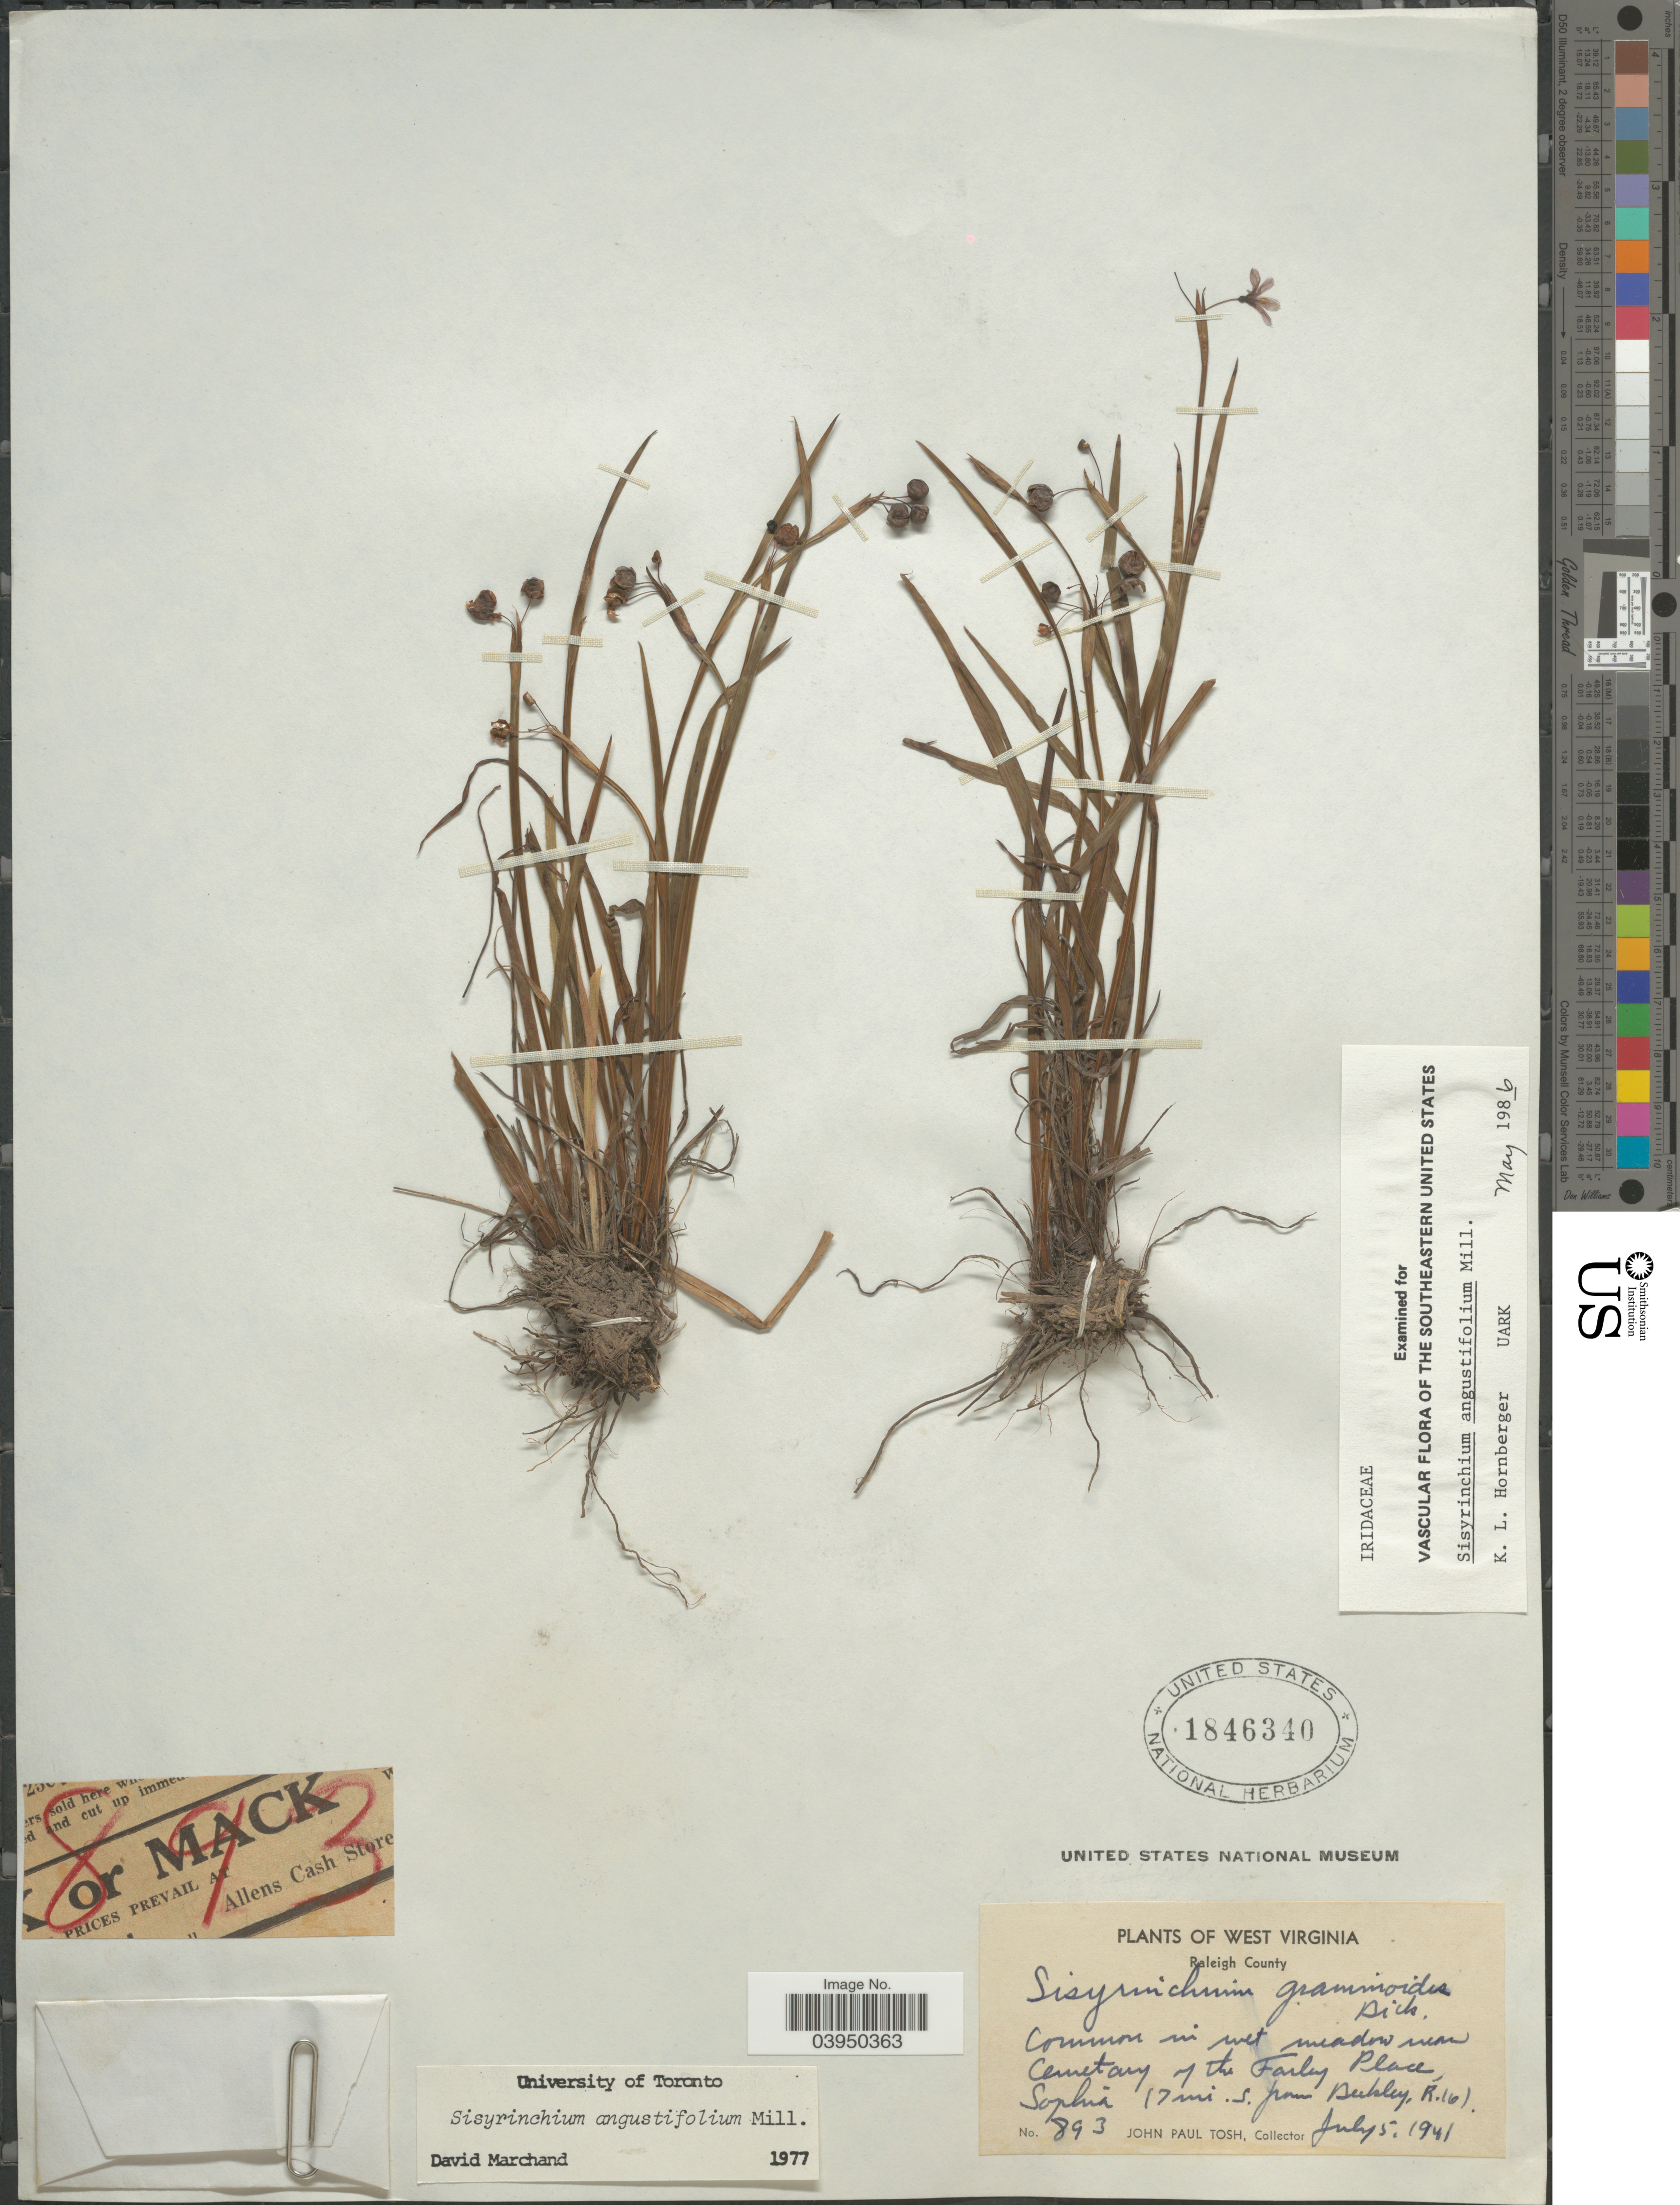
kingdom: Plantae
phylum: Tracheophyta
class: Liliopsida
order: Asparagales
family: Iridaceae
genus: Sisyrinchium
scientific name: Sisyrinchium angustifolium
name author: Mill.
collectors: J. Tosh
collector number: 893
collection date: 1941-07-05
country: United States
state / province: West Virginia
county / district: Raleigh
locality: Raleigh County. Cemetary of the Farley Place, Sophia (7 mi. S. from Berkley, R.16).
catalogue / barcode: US 1846340